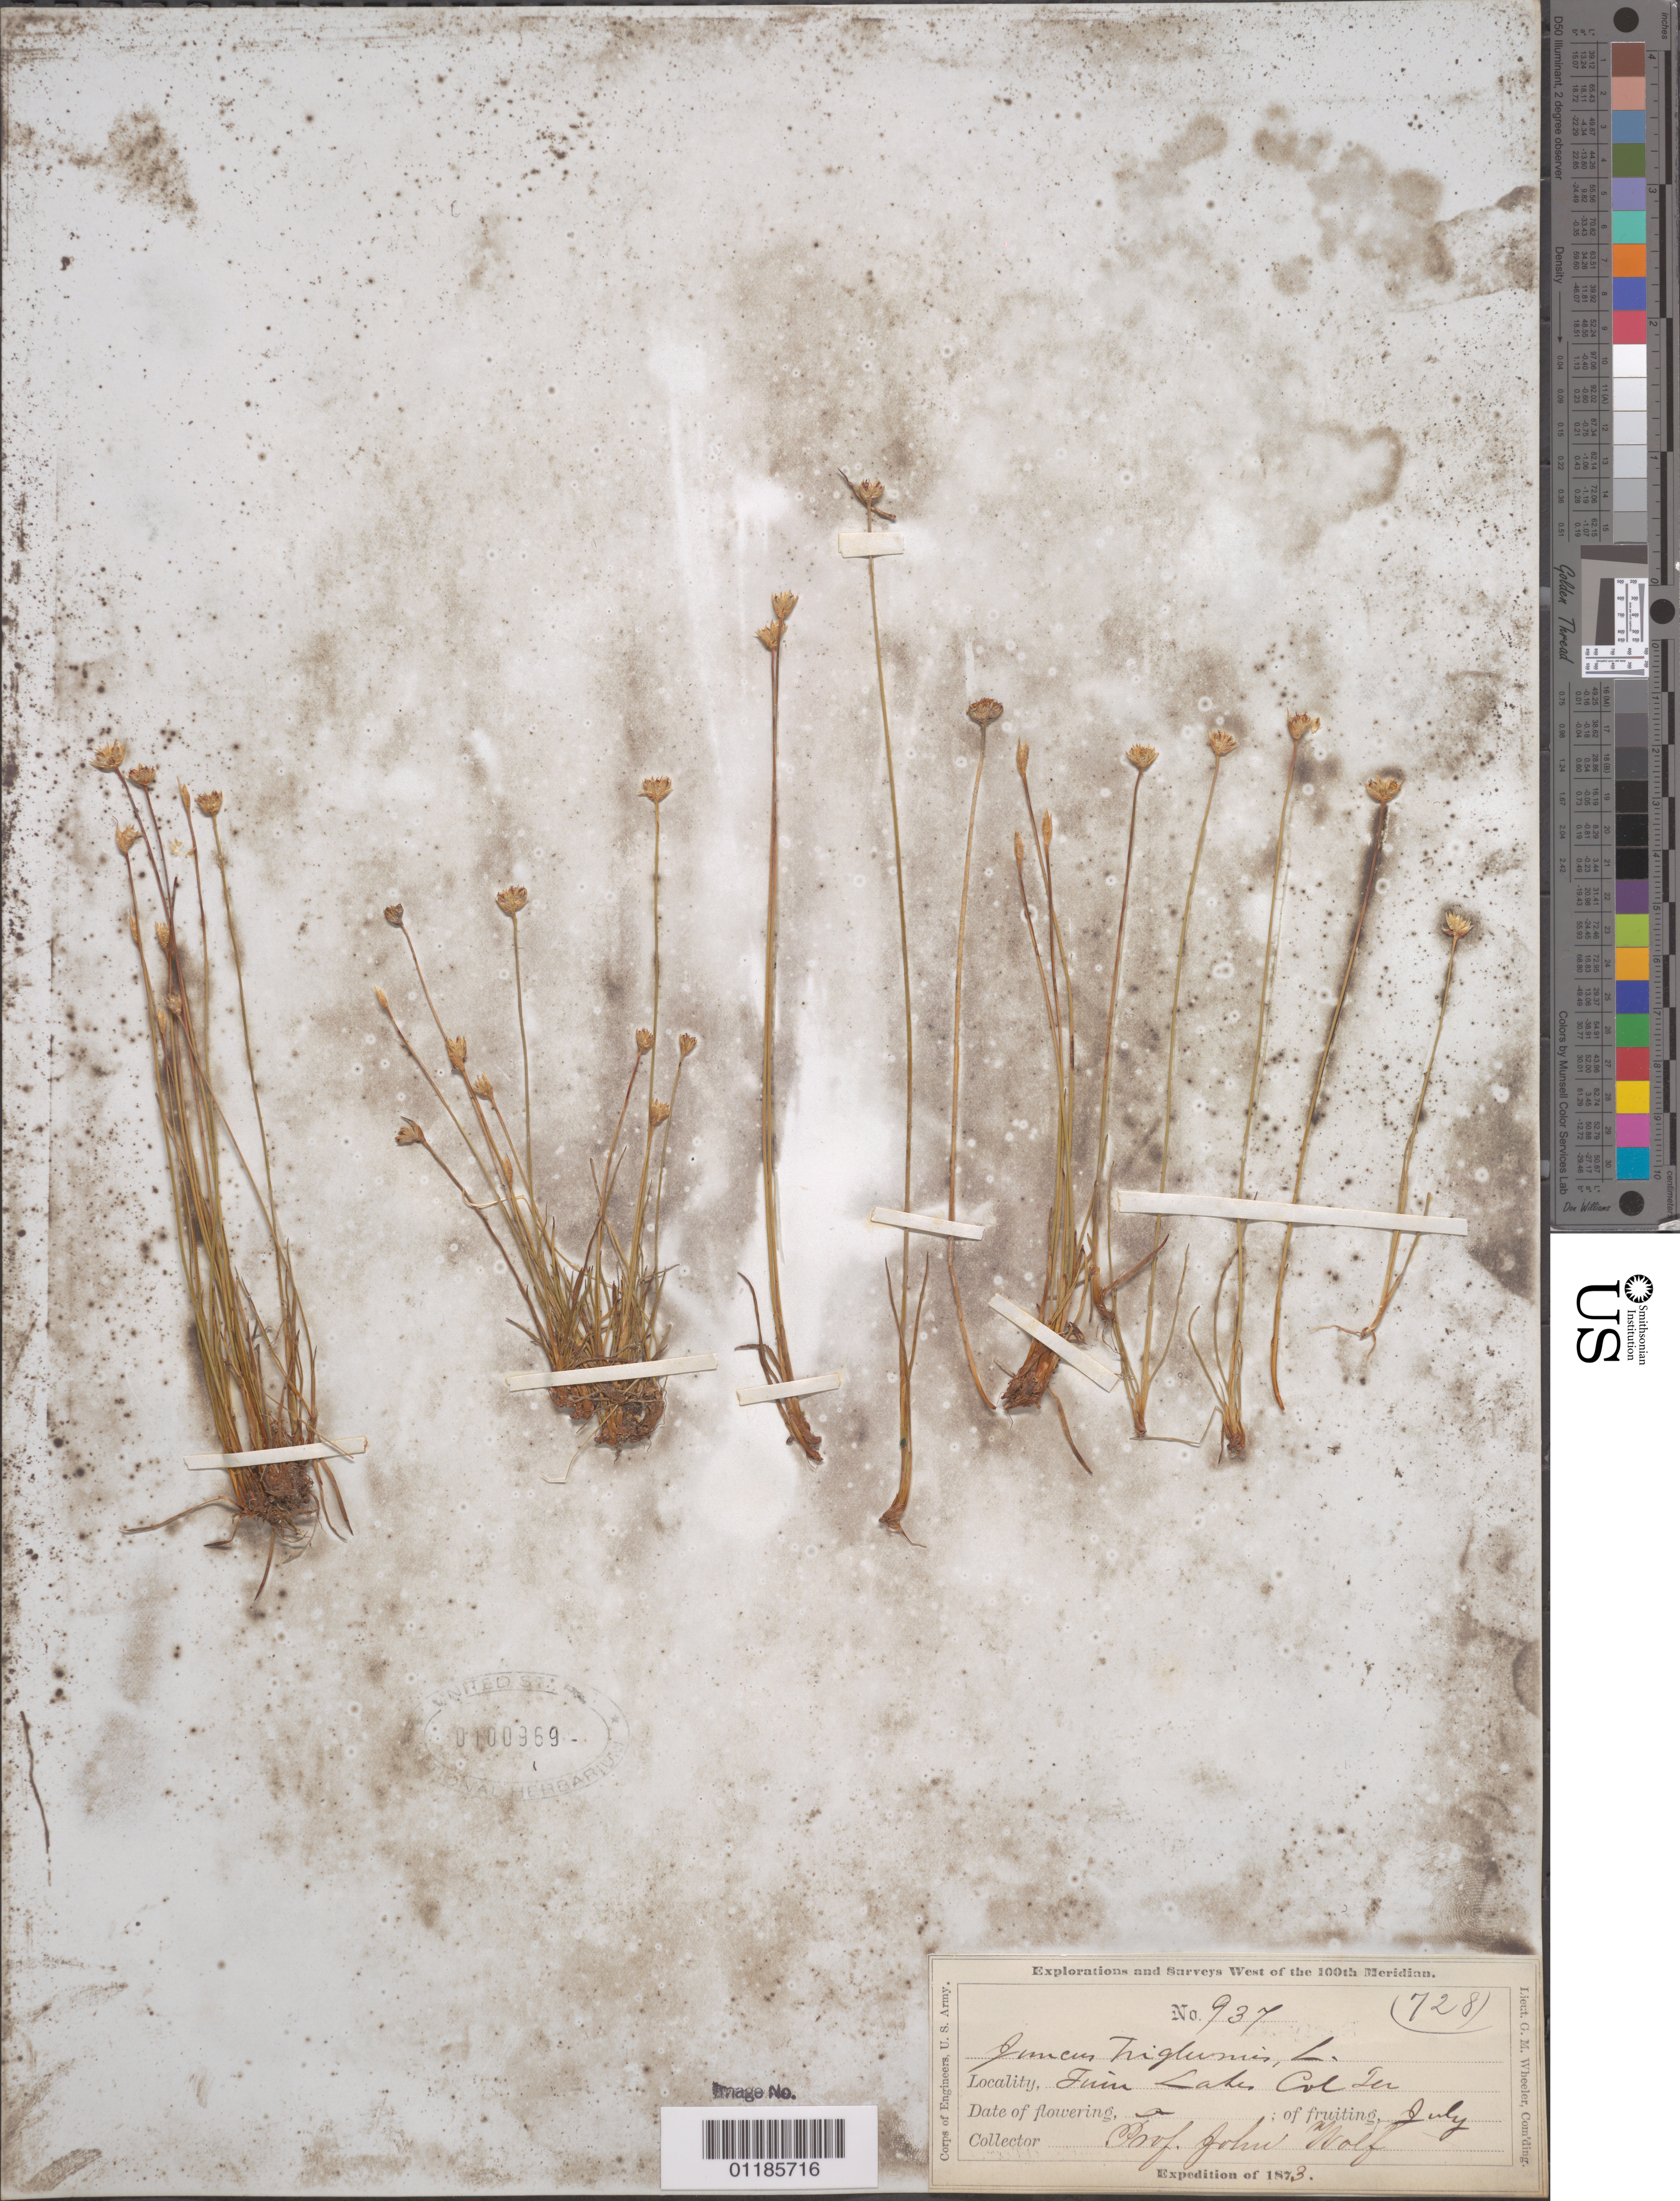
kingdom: Plantae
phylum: Tracheophyta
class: Liliopsida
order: Poales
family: Juncaceae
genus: Juncus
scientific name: Juncus triglumis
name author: L.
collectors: J. Wolf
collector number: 937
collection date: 1873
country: United States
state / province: Colorado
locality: Twin Lakes, Col. Ter.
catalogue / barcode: US 100969